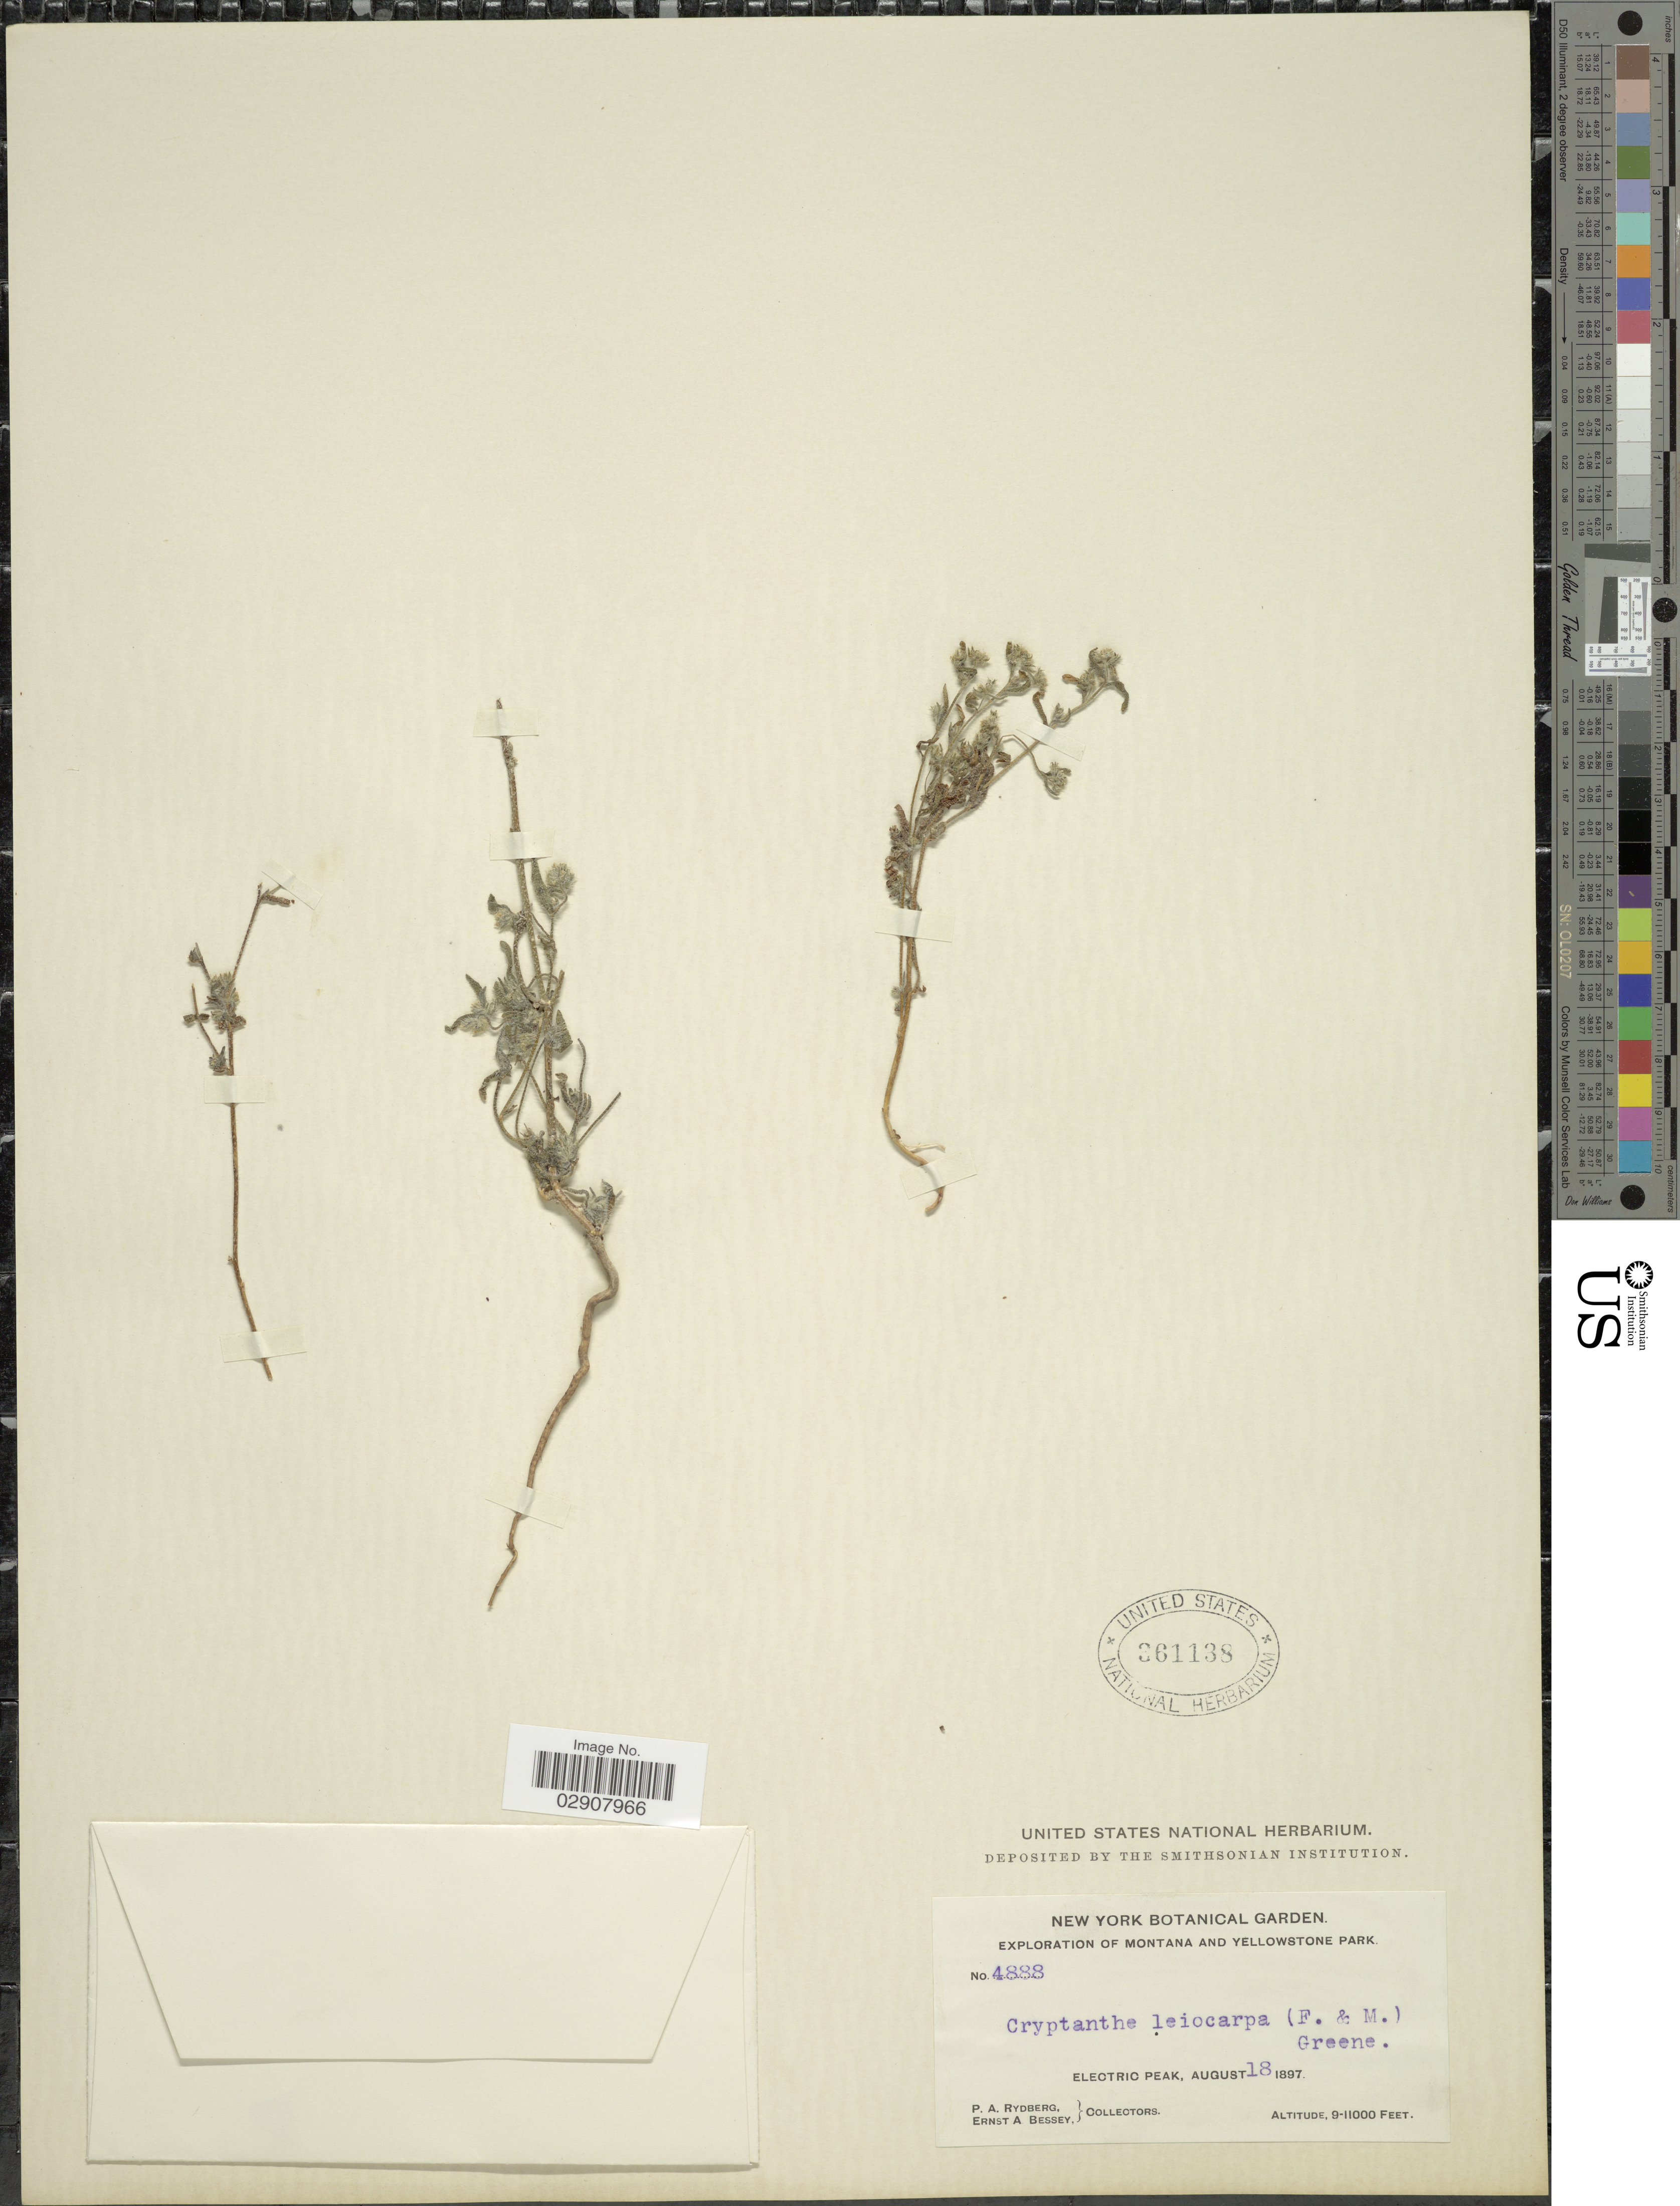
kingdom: Plantae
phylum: Tracheophyta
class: Magnoliopsida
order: Boraginales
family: Boraginaceae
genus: Cryptantha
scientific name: Cryptantha leiocarpa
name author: (Fisch. & C.A. Mey.) Greene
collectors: P. A. Rydberg & E. A. Bessey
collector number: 4888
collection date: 1897-08-18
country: United States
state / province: Montana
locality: Montana and Yellowstone Park, Electric Peak.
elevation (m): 2743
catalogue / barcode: US 361138